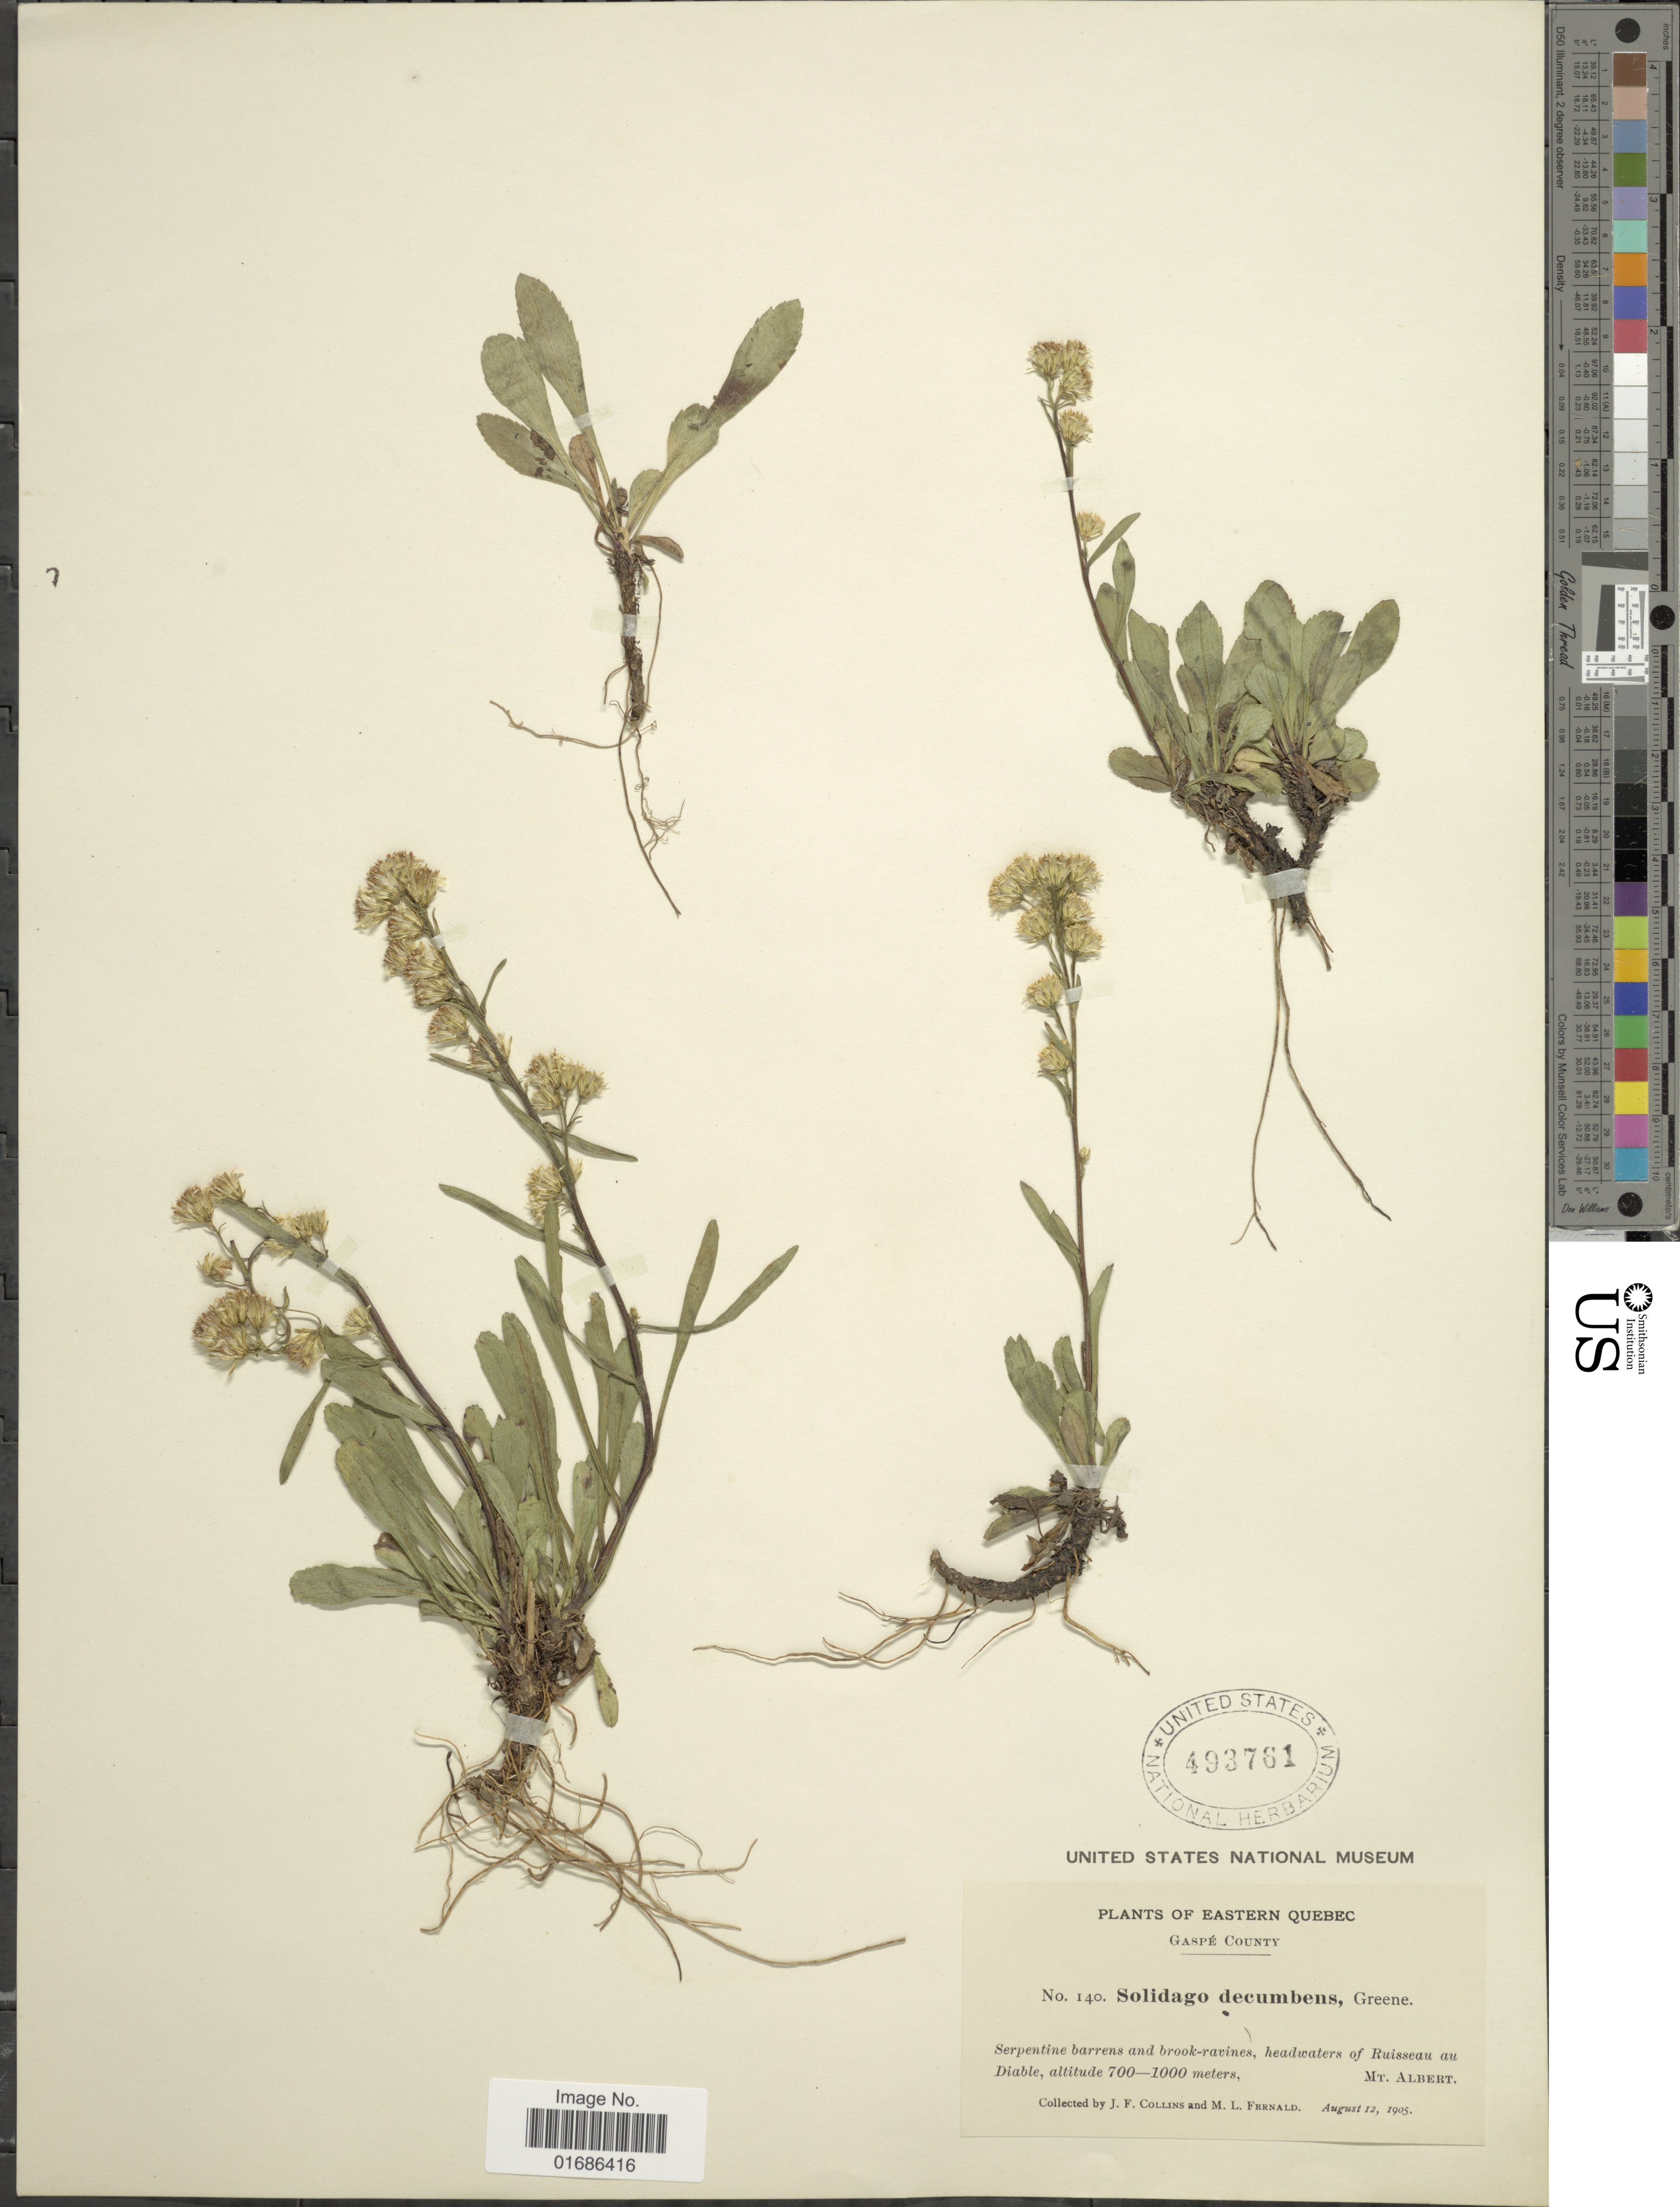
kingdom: Plantae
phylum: Tracheophyta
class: Magnoliopsida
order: Asterales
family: Asteraceae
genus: Solidago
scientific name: Solidago decumbens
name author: Greene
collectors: J. Collins & M. L. Fernald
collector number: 140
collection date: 1905-08-12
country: Canada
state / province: Quebec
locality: Eastern Quebec, gaspe County, Serpentine barrens and brook-ravines, headwaters of Ruisseau au Diable, Mt Albert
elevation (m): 700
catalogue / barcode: US 493761